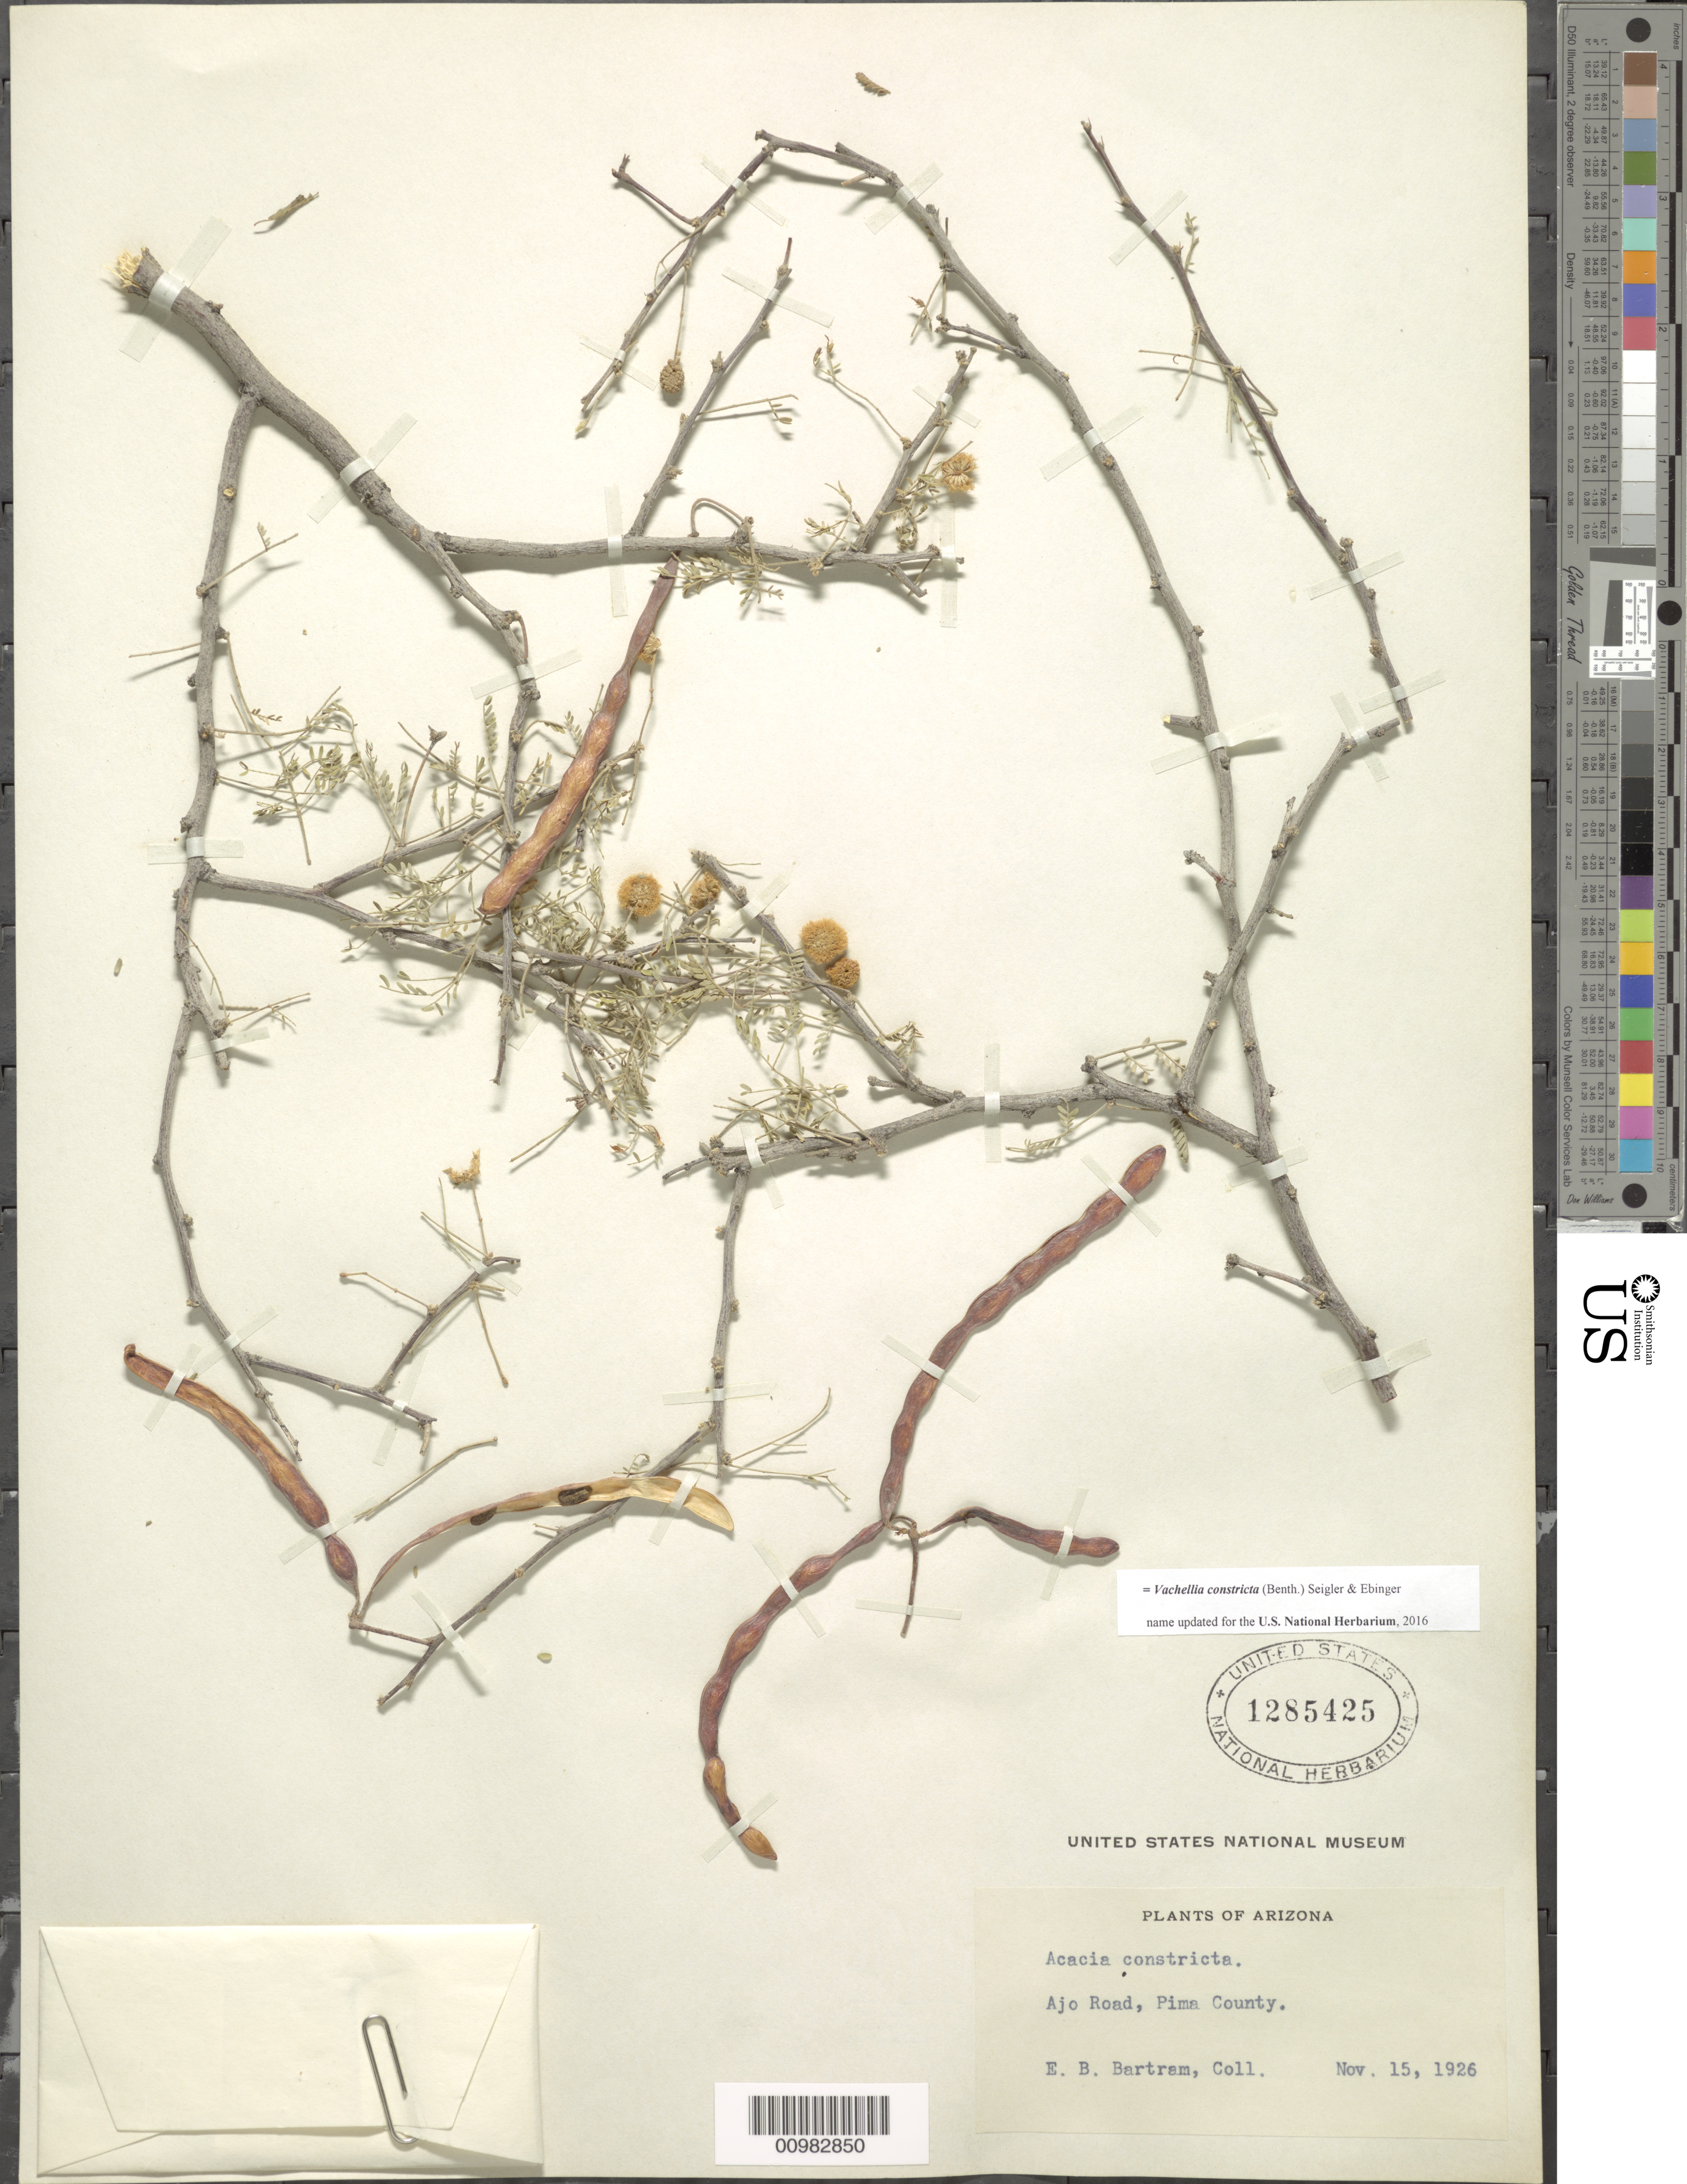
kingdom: Plantae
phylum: Tracheophyta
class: Magnoliopsida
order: Fabales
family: Fabaceae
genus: Vachellia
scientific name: Vachellia constricta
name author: (Benth.) Seigler & Ebinger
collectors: E. B. Bartram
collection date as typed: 15 Nov 1926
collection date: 1926-11-15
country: United States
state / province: Arizona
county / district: Pima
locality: Ajo Road.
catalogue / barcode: US 1285425